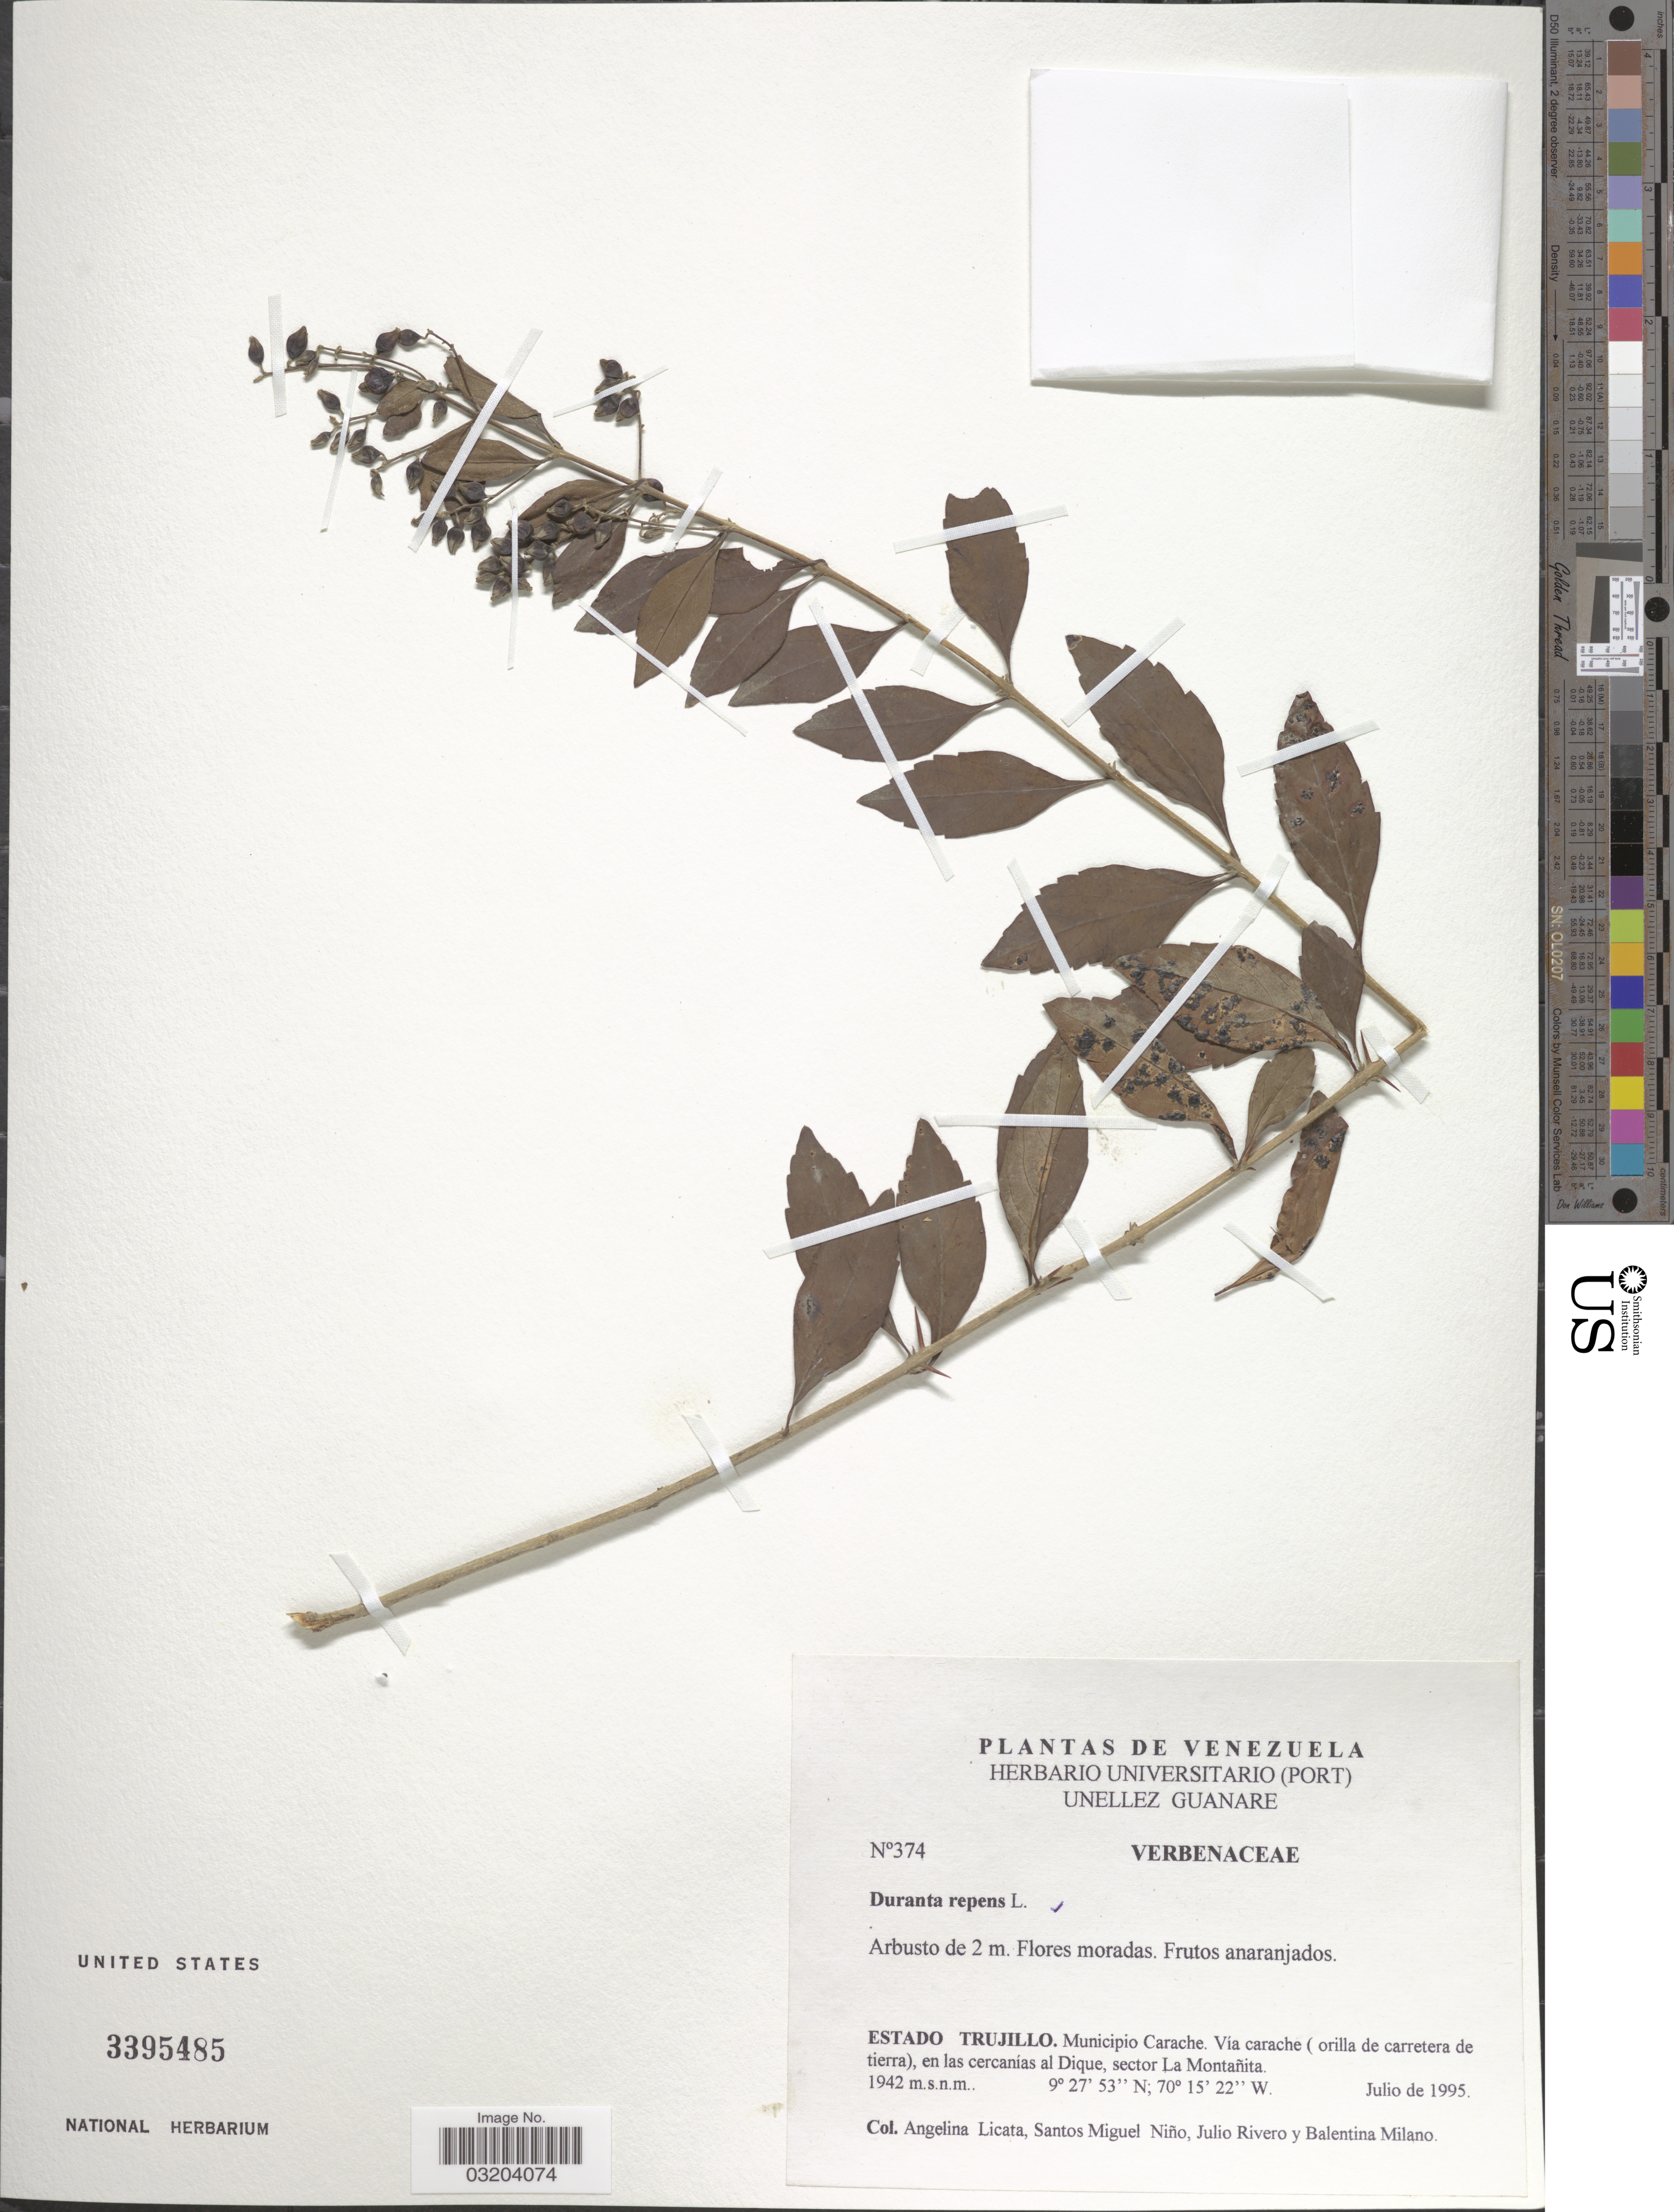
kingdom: Plantae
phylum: Tracheophyta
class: Magnoliopsida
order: Lamiales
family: Verbenaceae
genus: Duranta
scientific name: Duranta erecta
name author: L.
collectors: A. Licata, S. M. Niño, J. Rivero & B. Milano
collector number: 374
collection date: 1995-07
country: Venezuela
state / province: Trujillo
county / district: Carache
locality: Vía carache (orilla de carretera de tierra), en las cercanías al Dique, sector La Montañita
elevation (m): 1942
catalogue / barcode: US 3395485